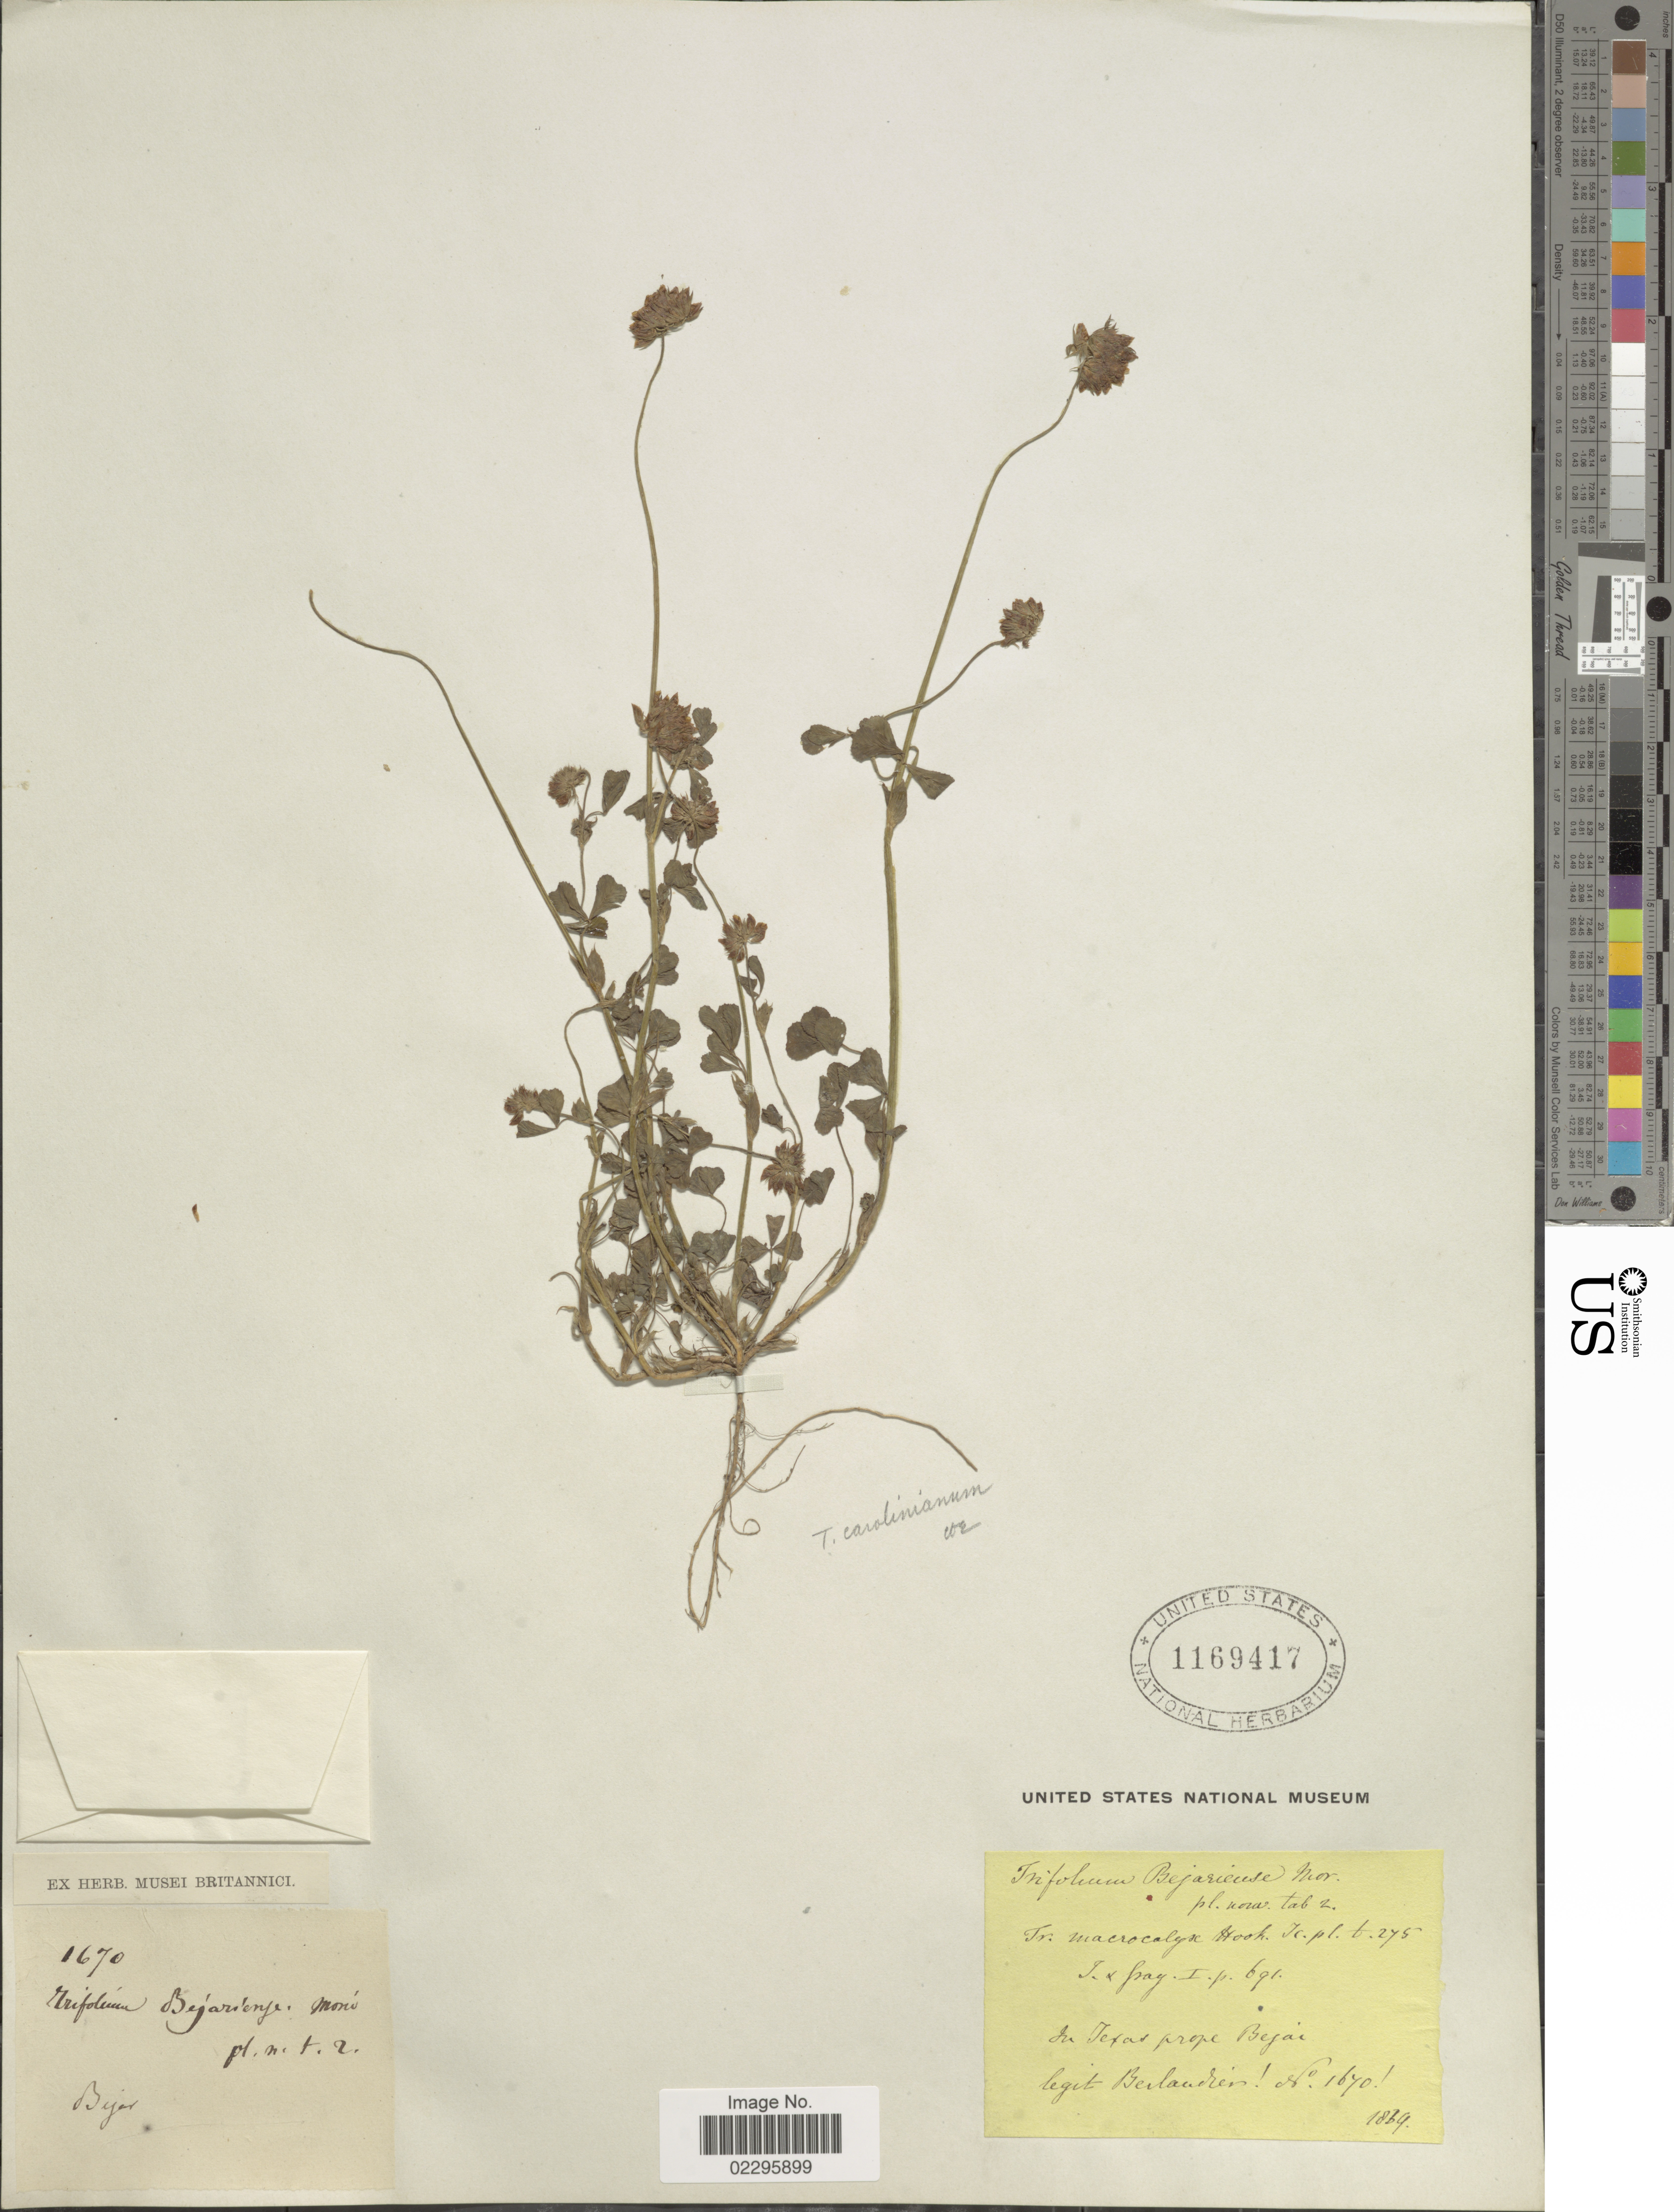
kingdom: Plantae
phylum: Tracheophyta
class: Magnoliopsida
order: Fabales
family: Fabaceae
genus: Trifolium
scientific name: Trifolium carolinianum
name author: Michx.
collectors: J. L. Berlandier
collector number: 1670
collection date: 1869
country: United States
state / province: Texas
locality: Prope Bejar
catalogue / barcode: US 1169417